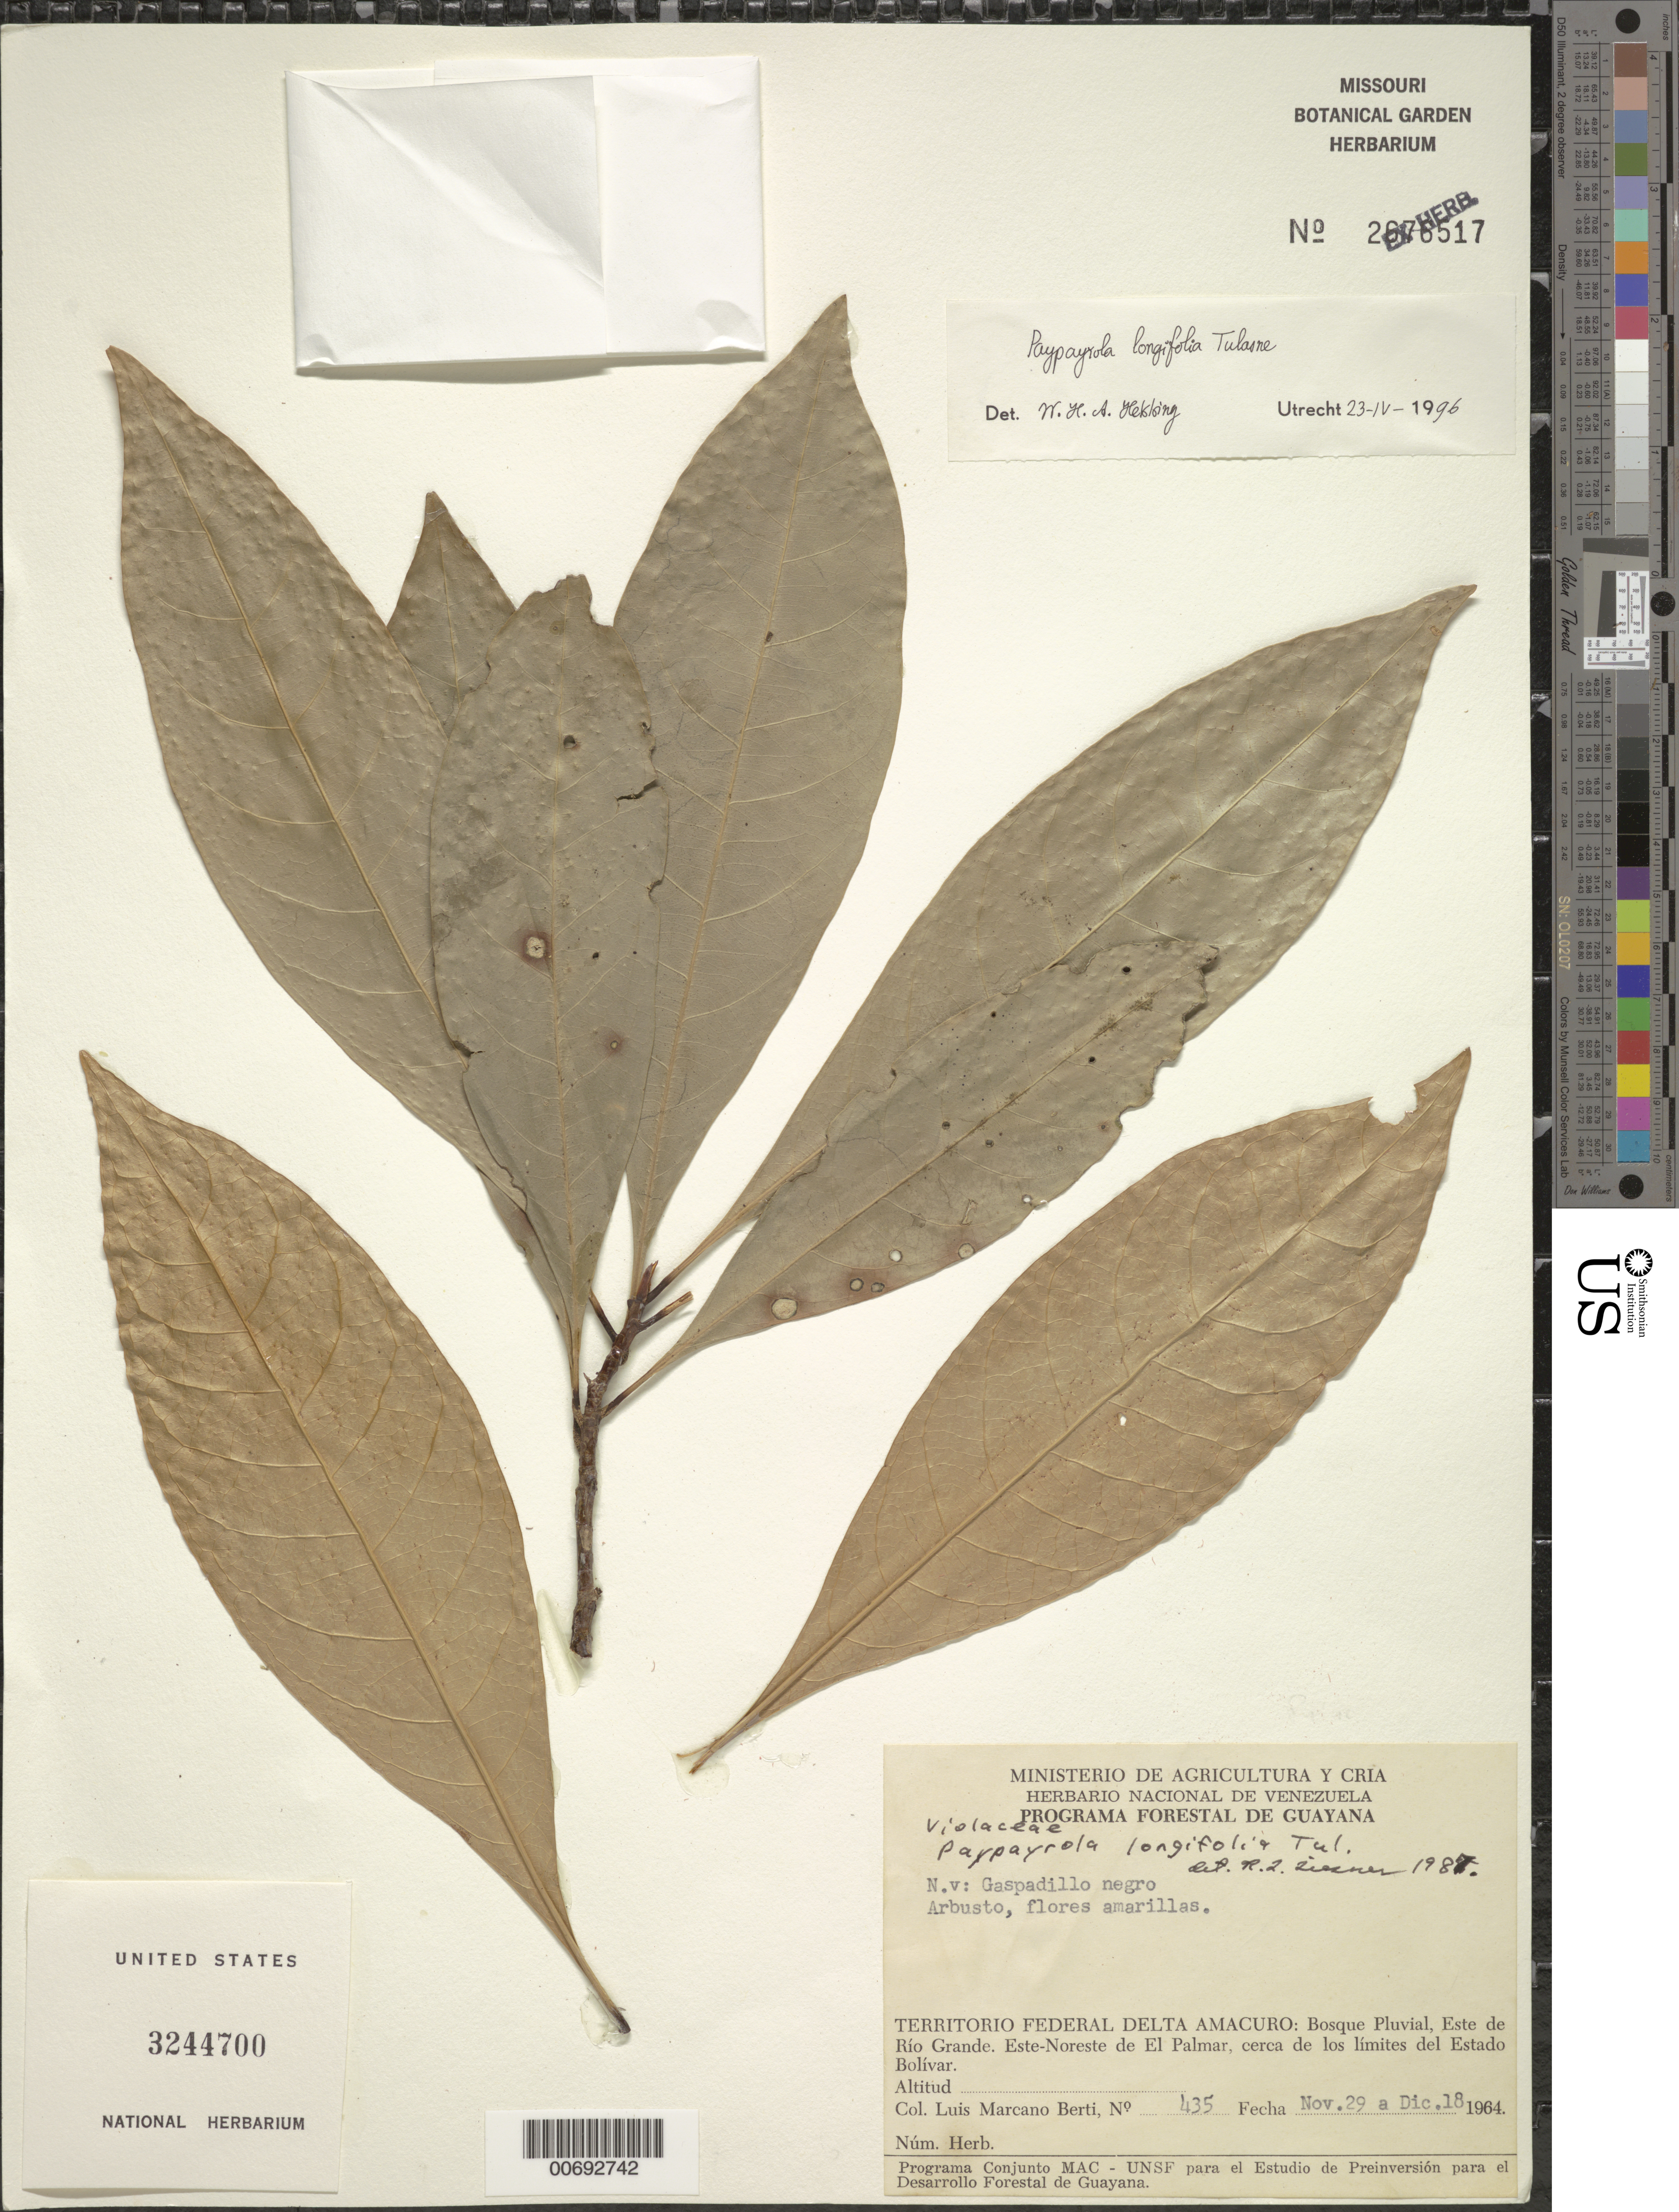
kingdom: Plantae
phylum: Tracheophyta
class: Magnoliopsida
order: Malpighiales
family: Violaceae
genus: Paypayrola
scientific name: Paypayrola longifolia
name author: Tul.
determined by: Hekking, W. H. A.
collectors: L. Marcano-Berti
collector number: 435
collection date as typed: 29-Nov-64 to 18-Dec-64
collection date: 1964-11-29/1964-12-18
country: Venezuela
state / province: Delta Amacuro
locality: Este de Río Grande, ENE de El Palmar, cerca de los limites del Estado Bolívar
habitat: Bosque pluvial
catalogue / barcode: US 3244700